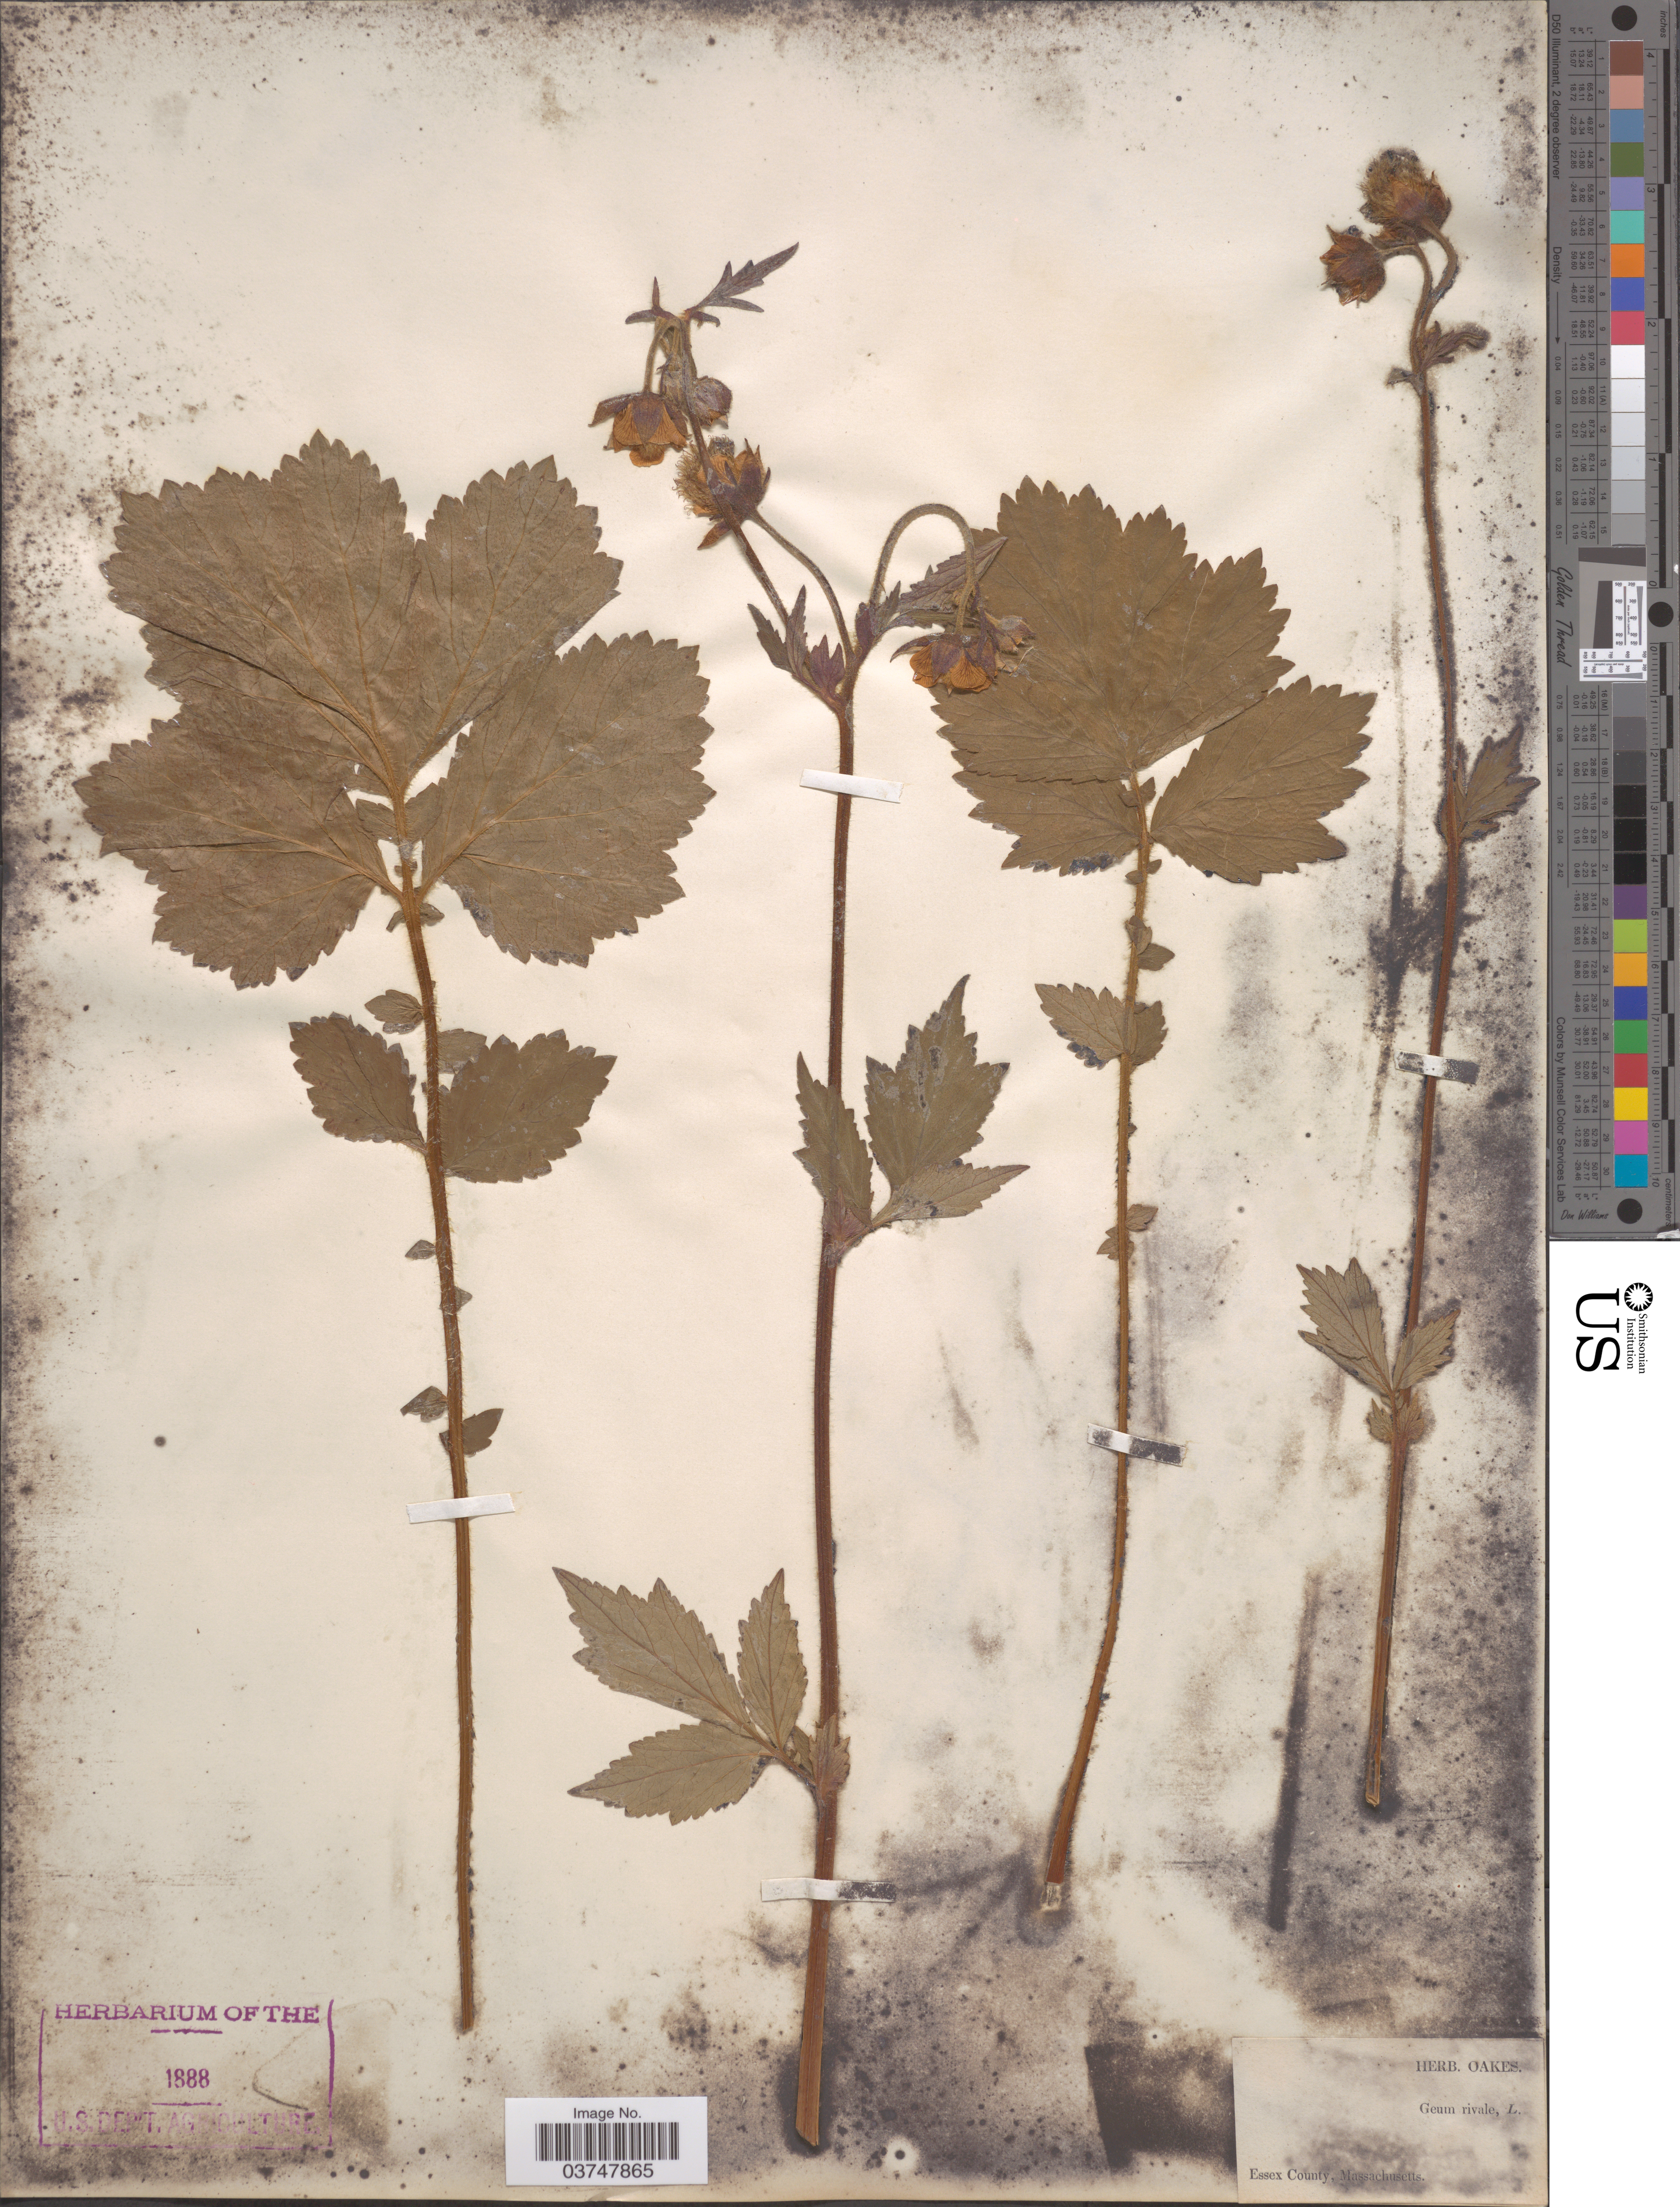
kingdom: Plantae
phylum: Tracheophyta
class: Magnoliopsida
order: Rosales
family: Rosaceae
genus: Geum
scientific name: Geum rivale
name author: L.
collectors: ex herb. Oakes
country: United States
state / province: Massachusetts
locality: Essex County.